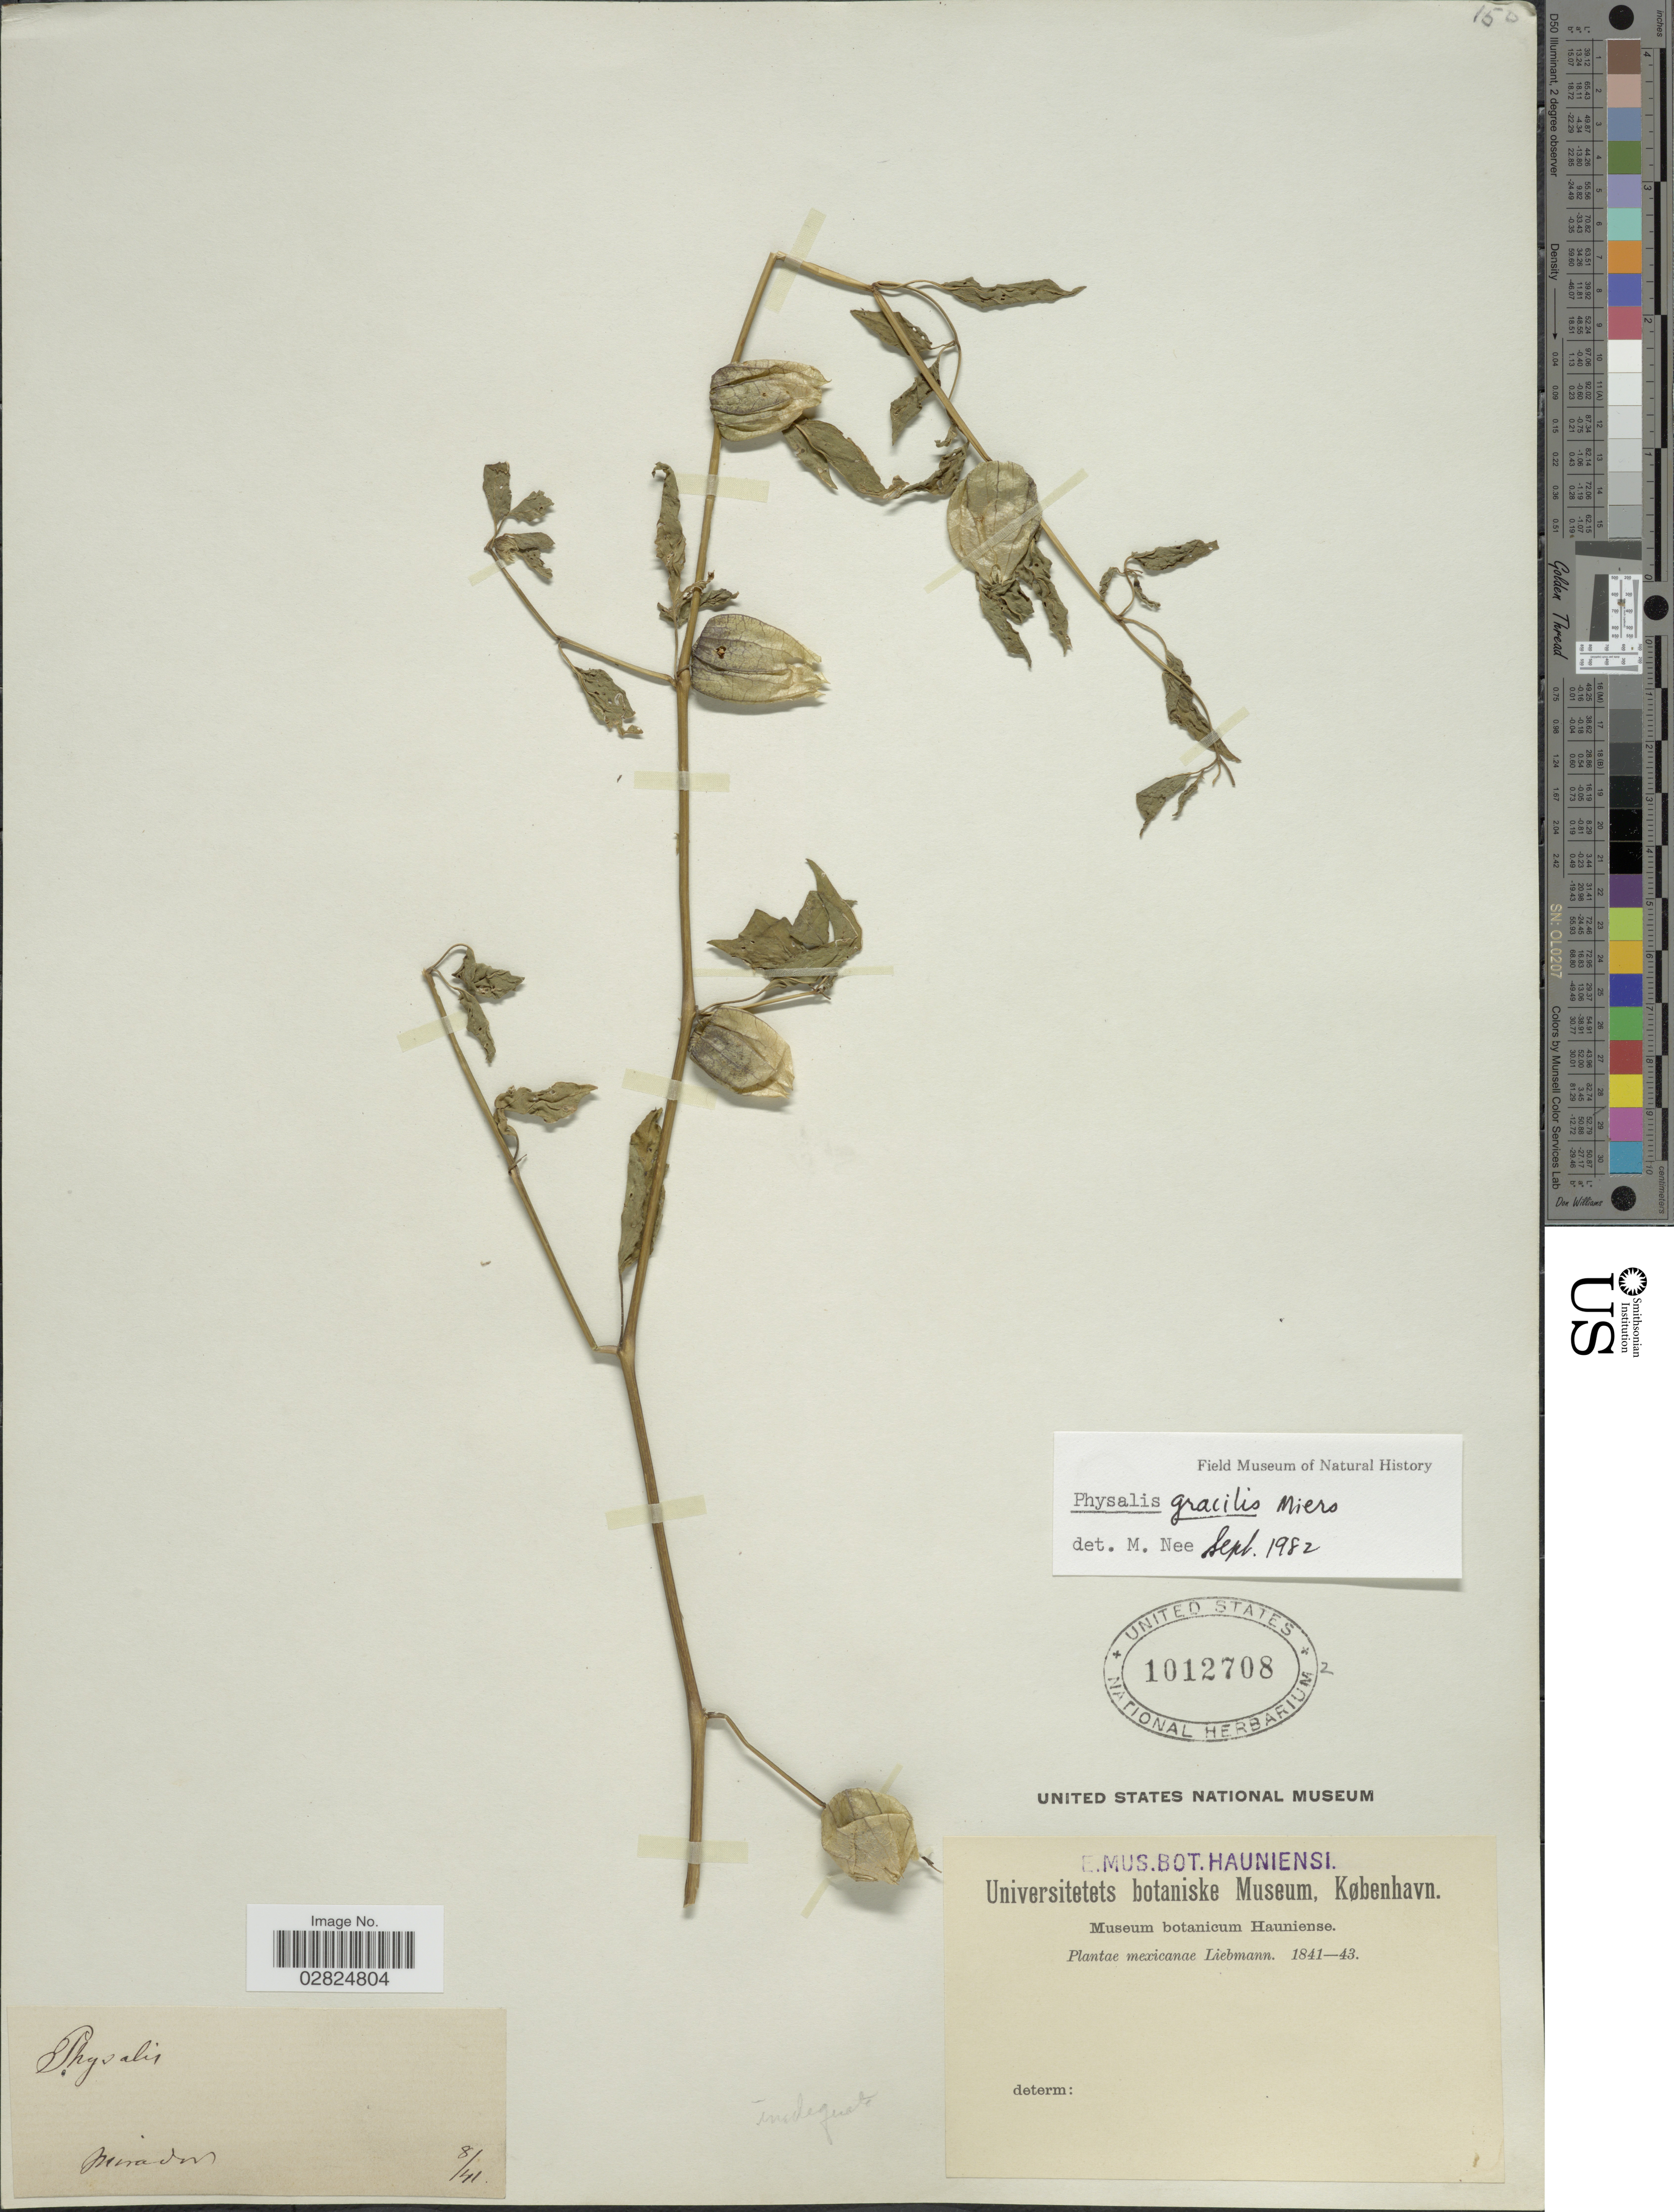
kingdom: Plantae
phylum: Tracheophyta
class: Magnoliopsida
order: Solanales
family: Solanaceae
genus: Physalis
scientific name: Physalis gracilis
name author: Miers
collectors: Liebmann, --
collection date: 1841-08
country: Mexico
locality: Mirador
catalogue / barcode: US 1012708